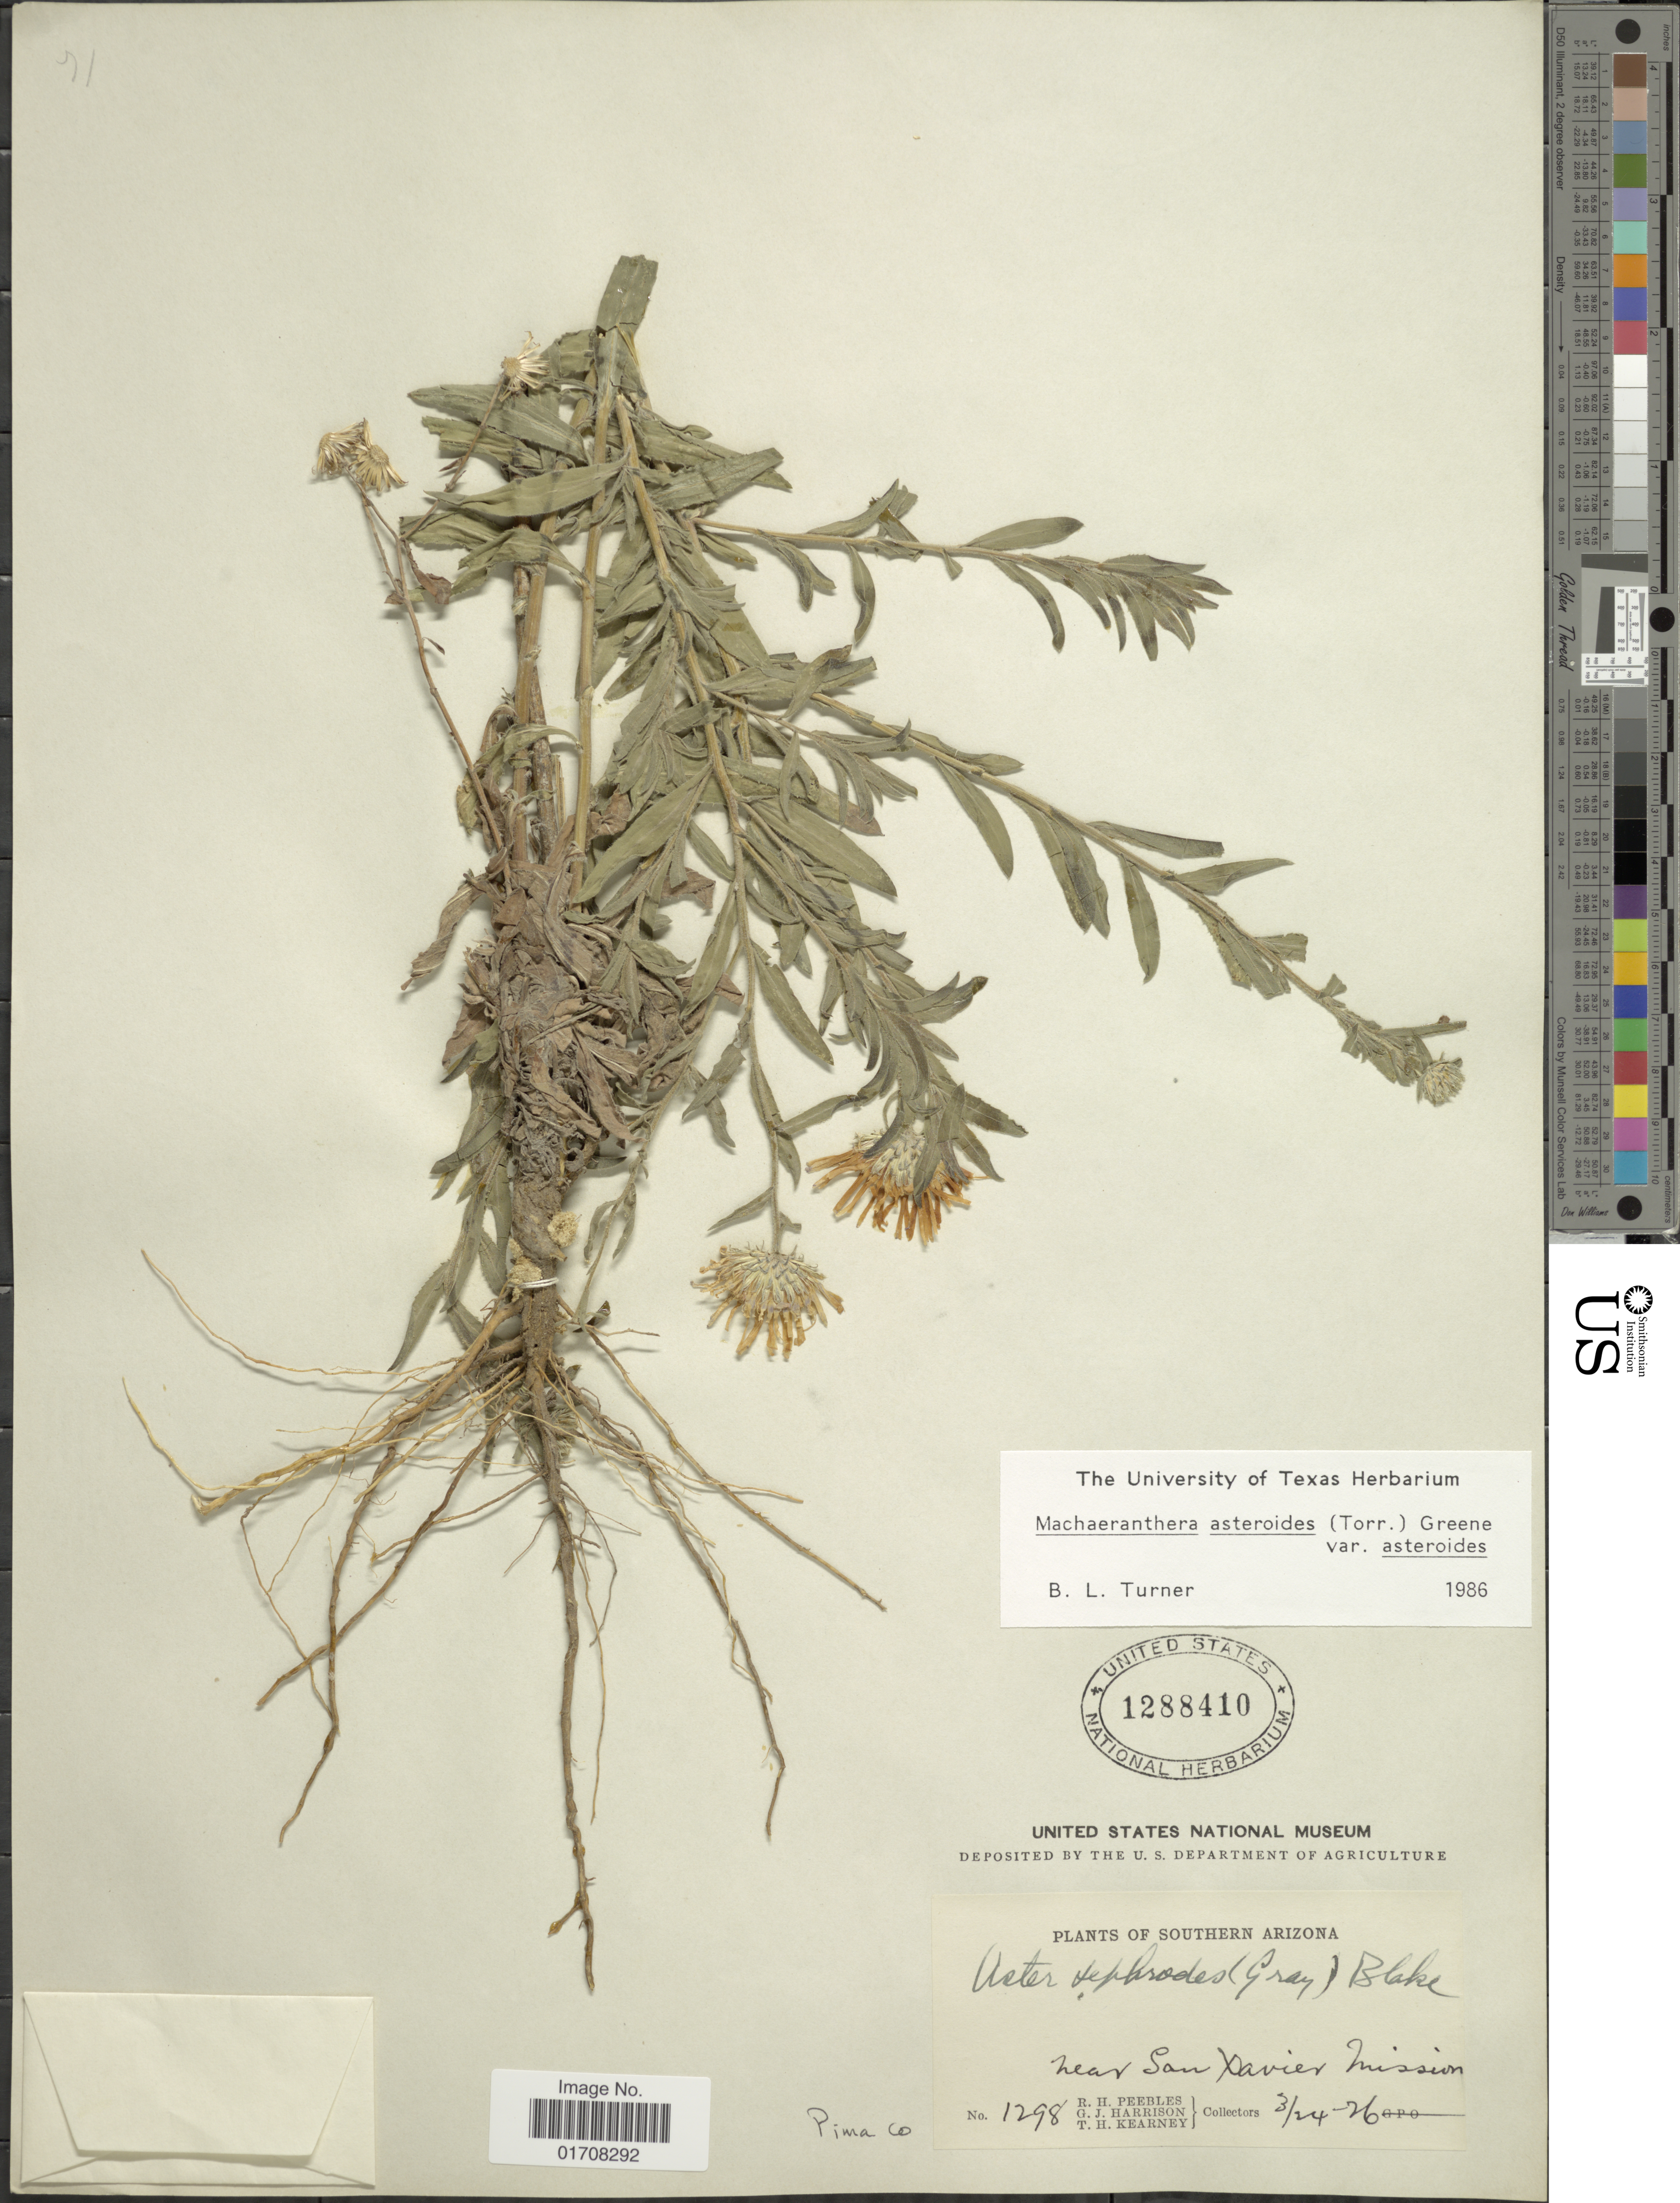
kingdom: Plantae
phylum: Tracheophyta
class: Magnoliopsida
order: Asterales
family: Asteraceae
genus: Machaeranthera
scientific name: Machaeranthera asteroides var. asteroides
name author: (Torr.) Greene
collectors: R. H. Peebles, G. J. Harrison & T. H. Kearney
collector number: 1298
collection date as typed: Transcribed d/m/y: 24/3/26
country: United States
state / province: Arizona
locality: Southern Arizona, near San Xavier Mission, Pima Co.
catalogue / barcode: US 1288410